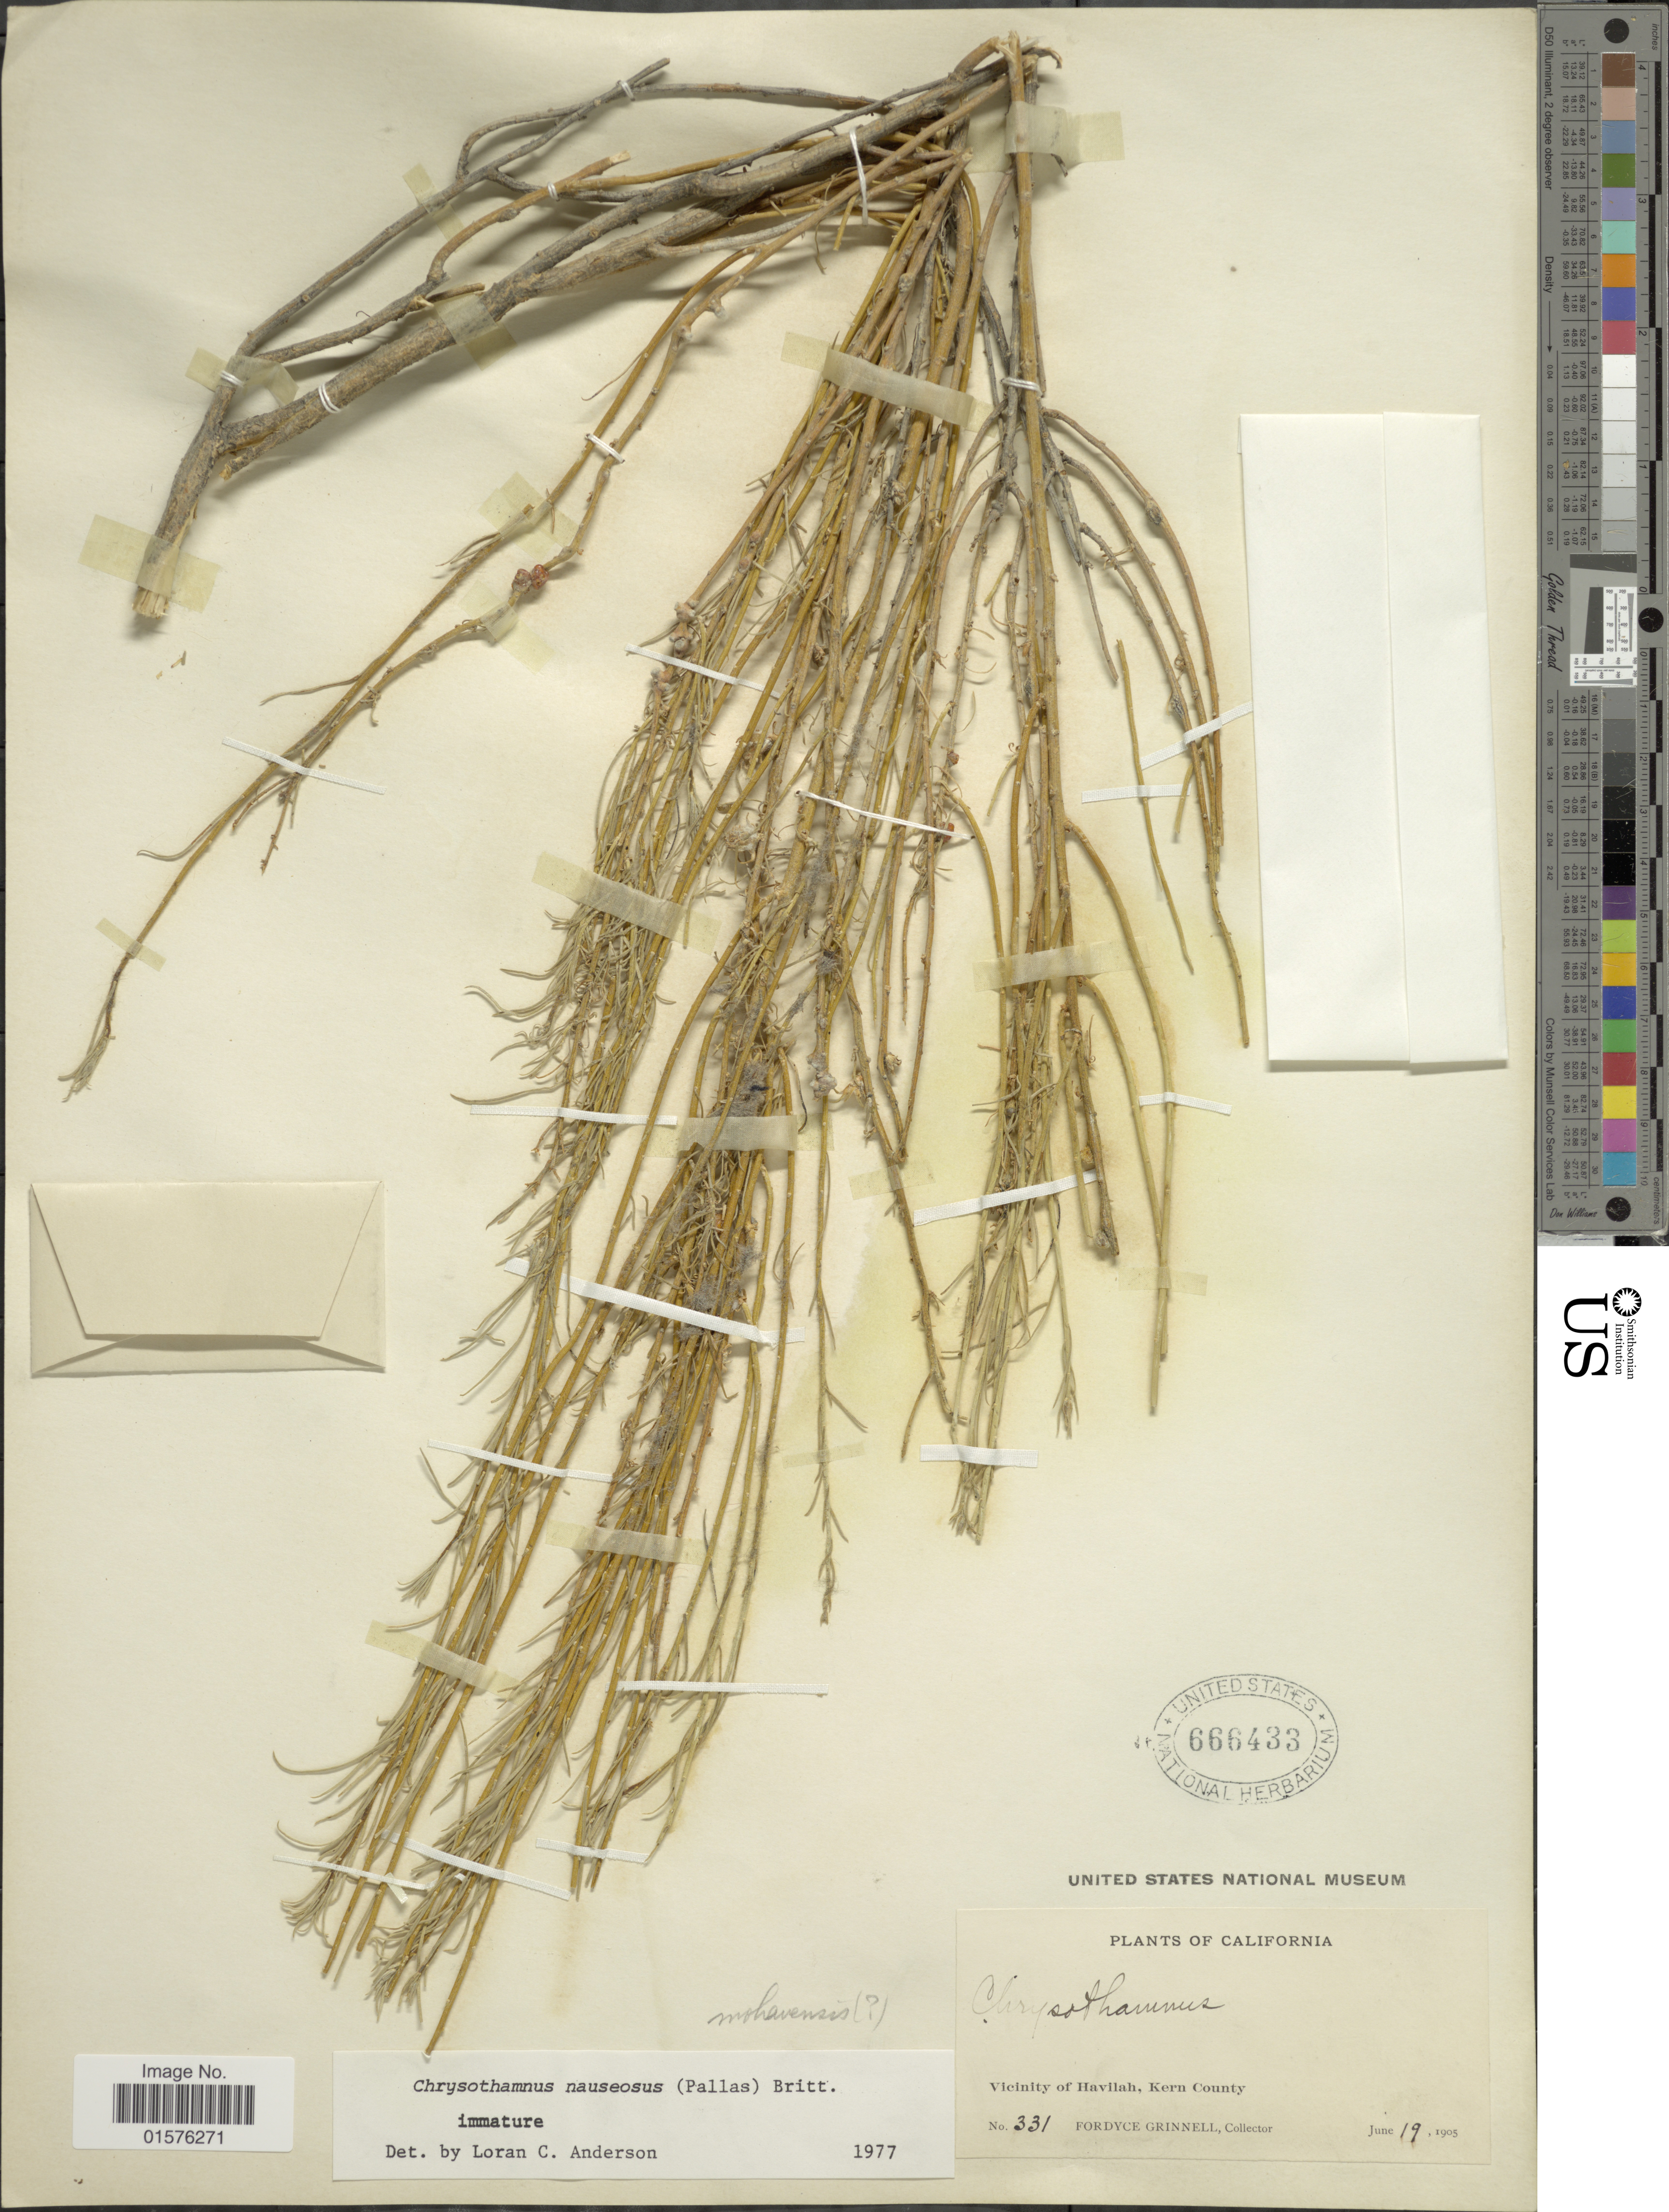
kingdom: Plantae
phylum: Tracheophyta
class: Magnoliopsida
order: Asterales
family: Asteraceae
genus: Chrysothamnus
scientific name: Chrysothamnus nauseosus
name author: (Pall. ex Pursh) Britton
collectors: F. Grinnell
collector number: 331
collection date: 1905-06-19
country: United States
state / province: California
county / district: Kern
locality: Vicinity of Havilah, Kern County.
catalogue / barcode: US 666433